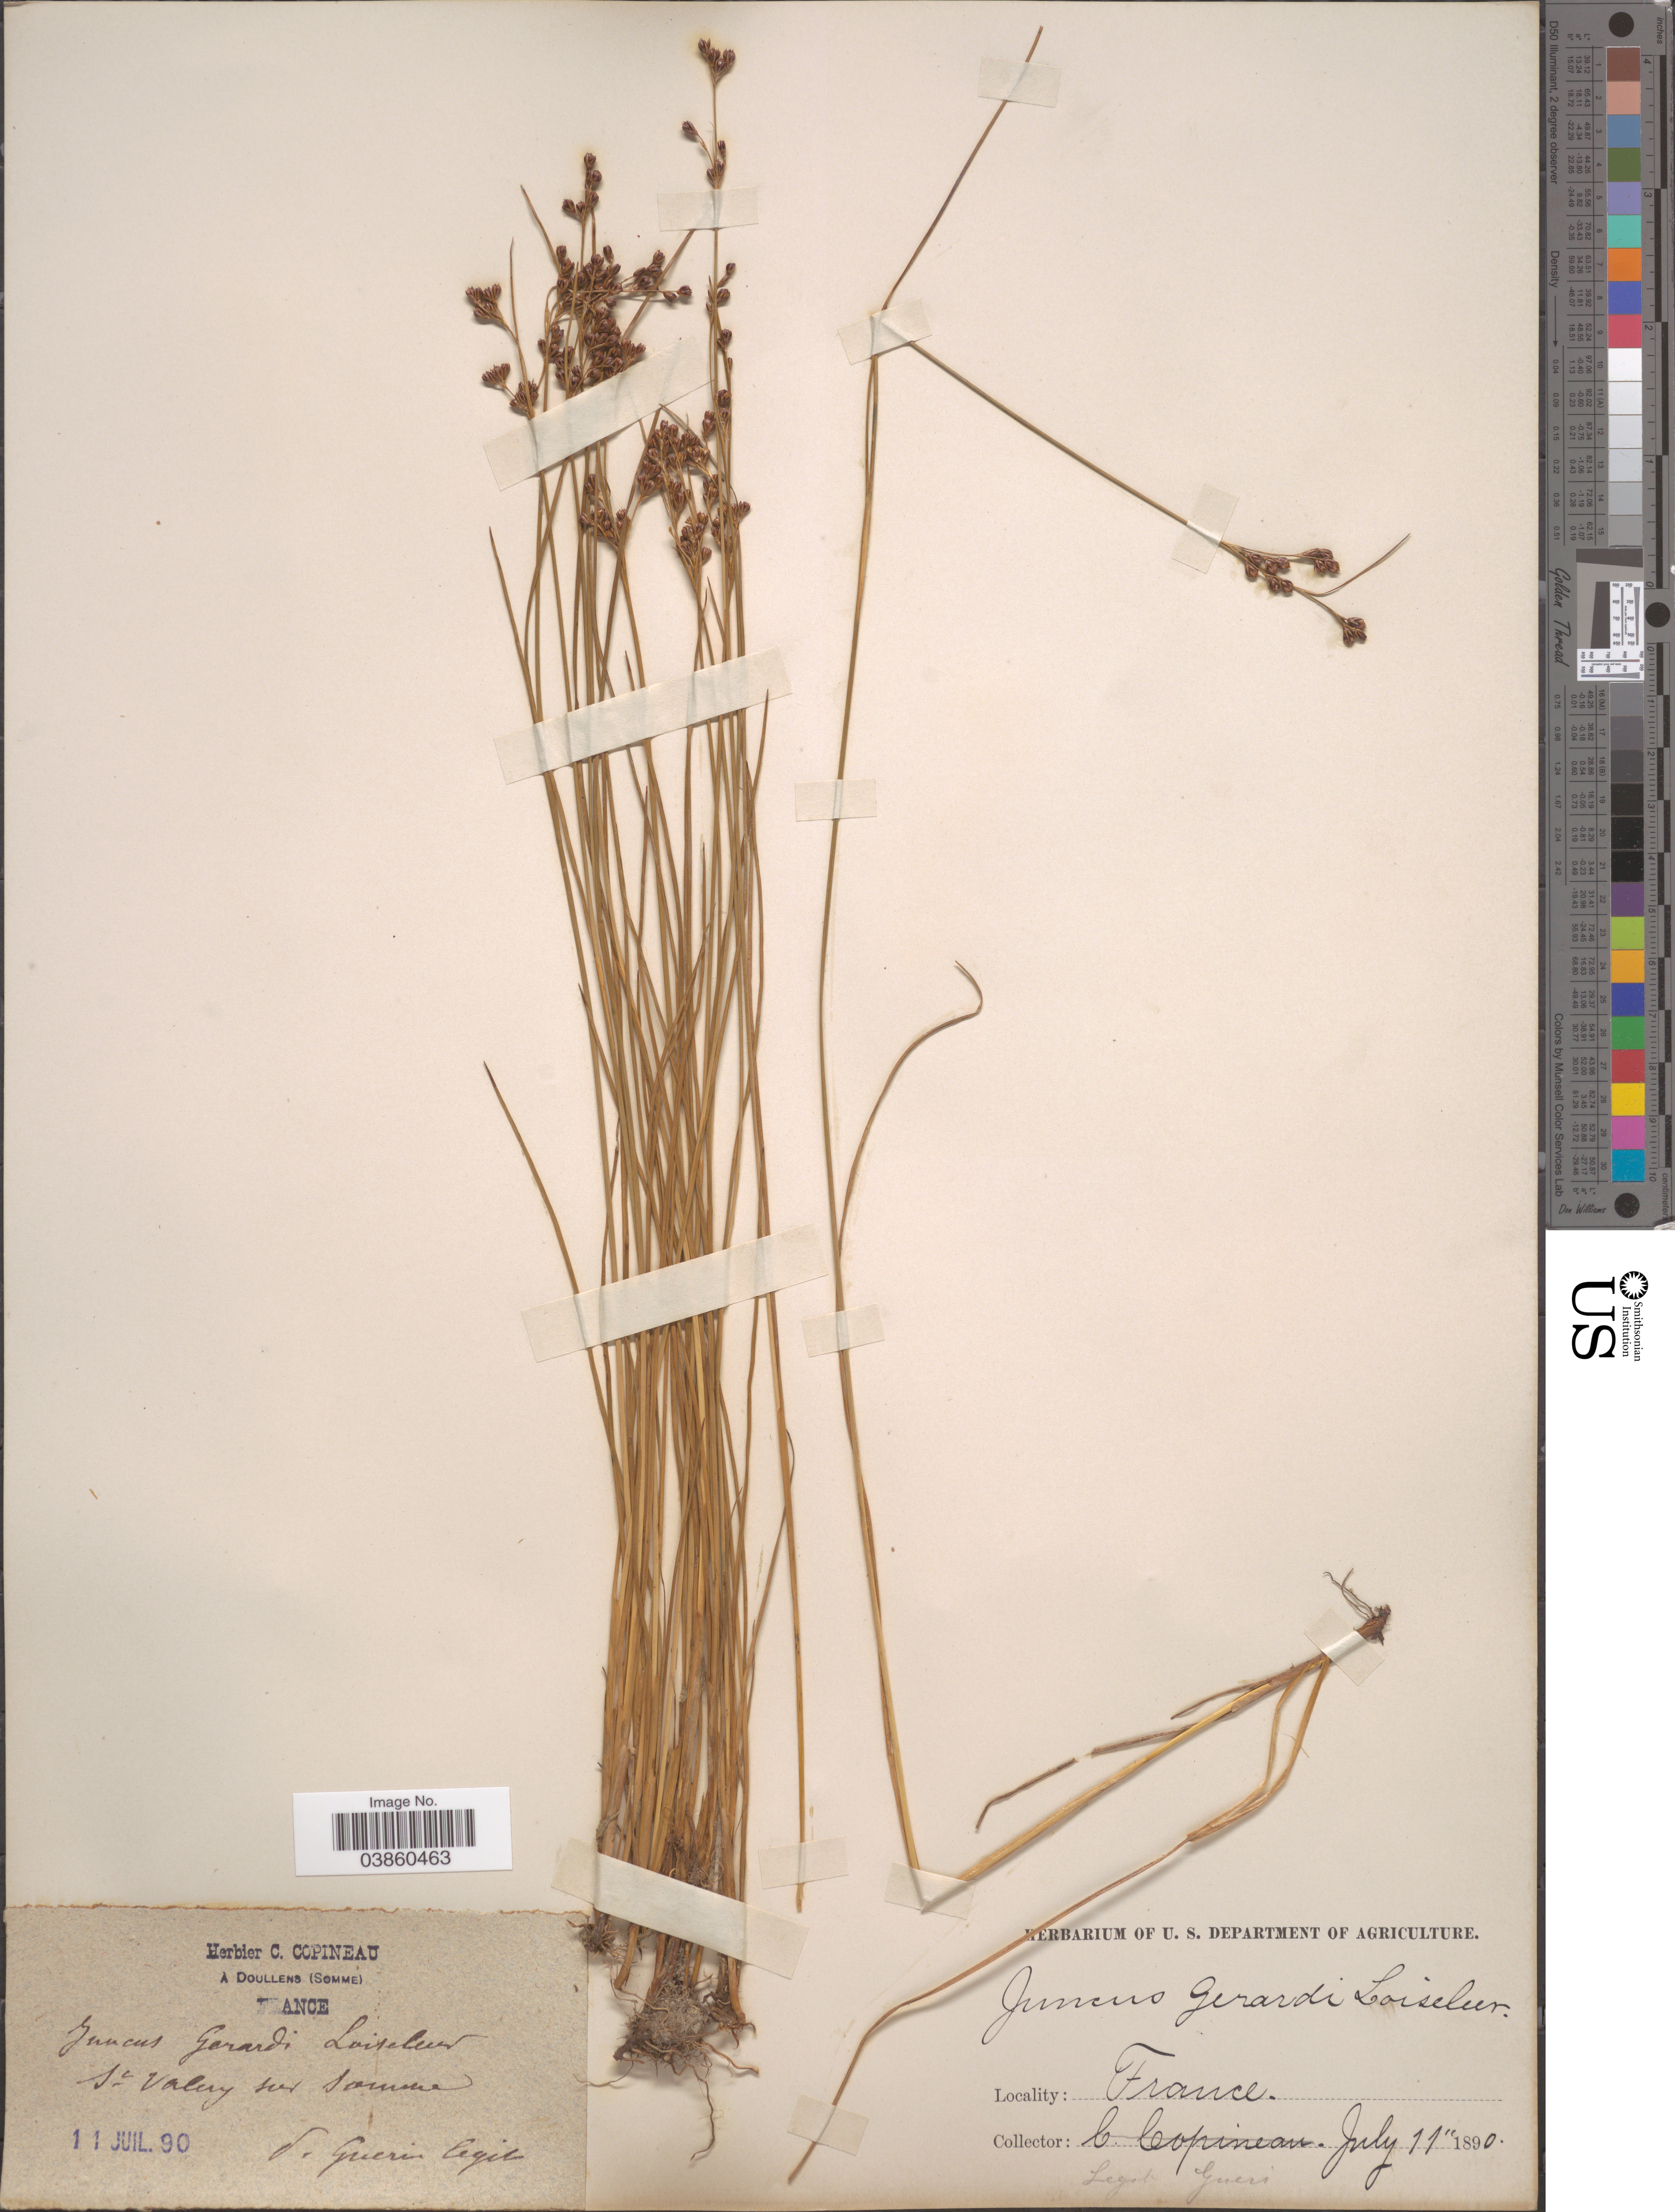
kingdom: Plantae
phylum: Tracheophyta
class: Liliopsida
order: Poales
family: Juncaceae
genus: Juncus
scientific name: Juncus gerardi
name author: Loisel.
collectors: S. Guerin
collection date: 1890-07-11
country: France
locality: St Valery sur Somme.